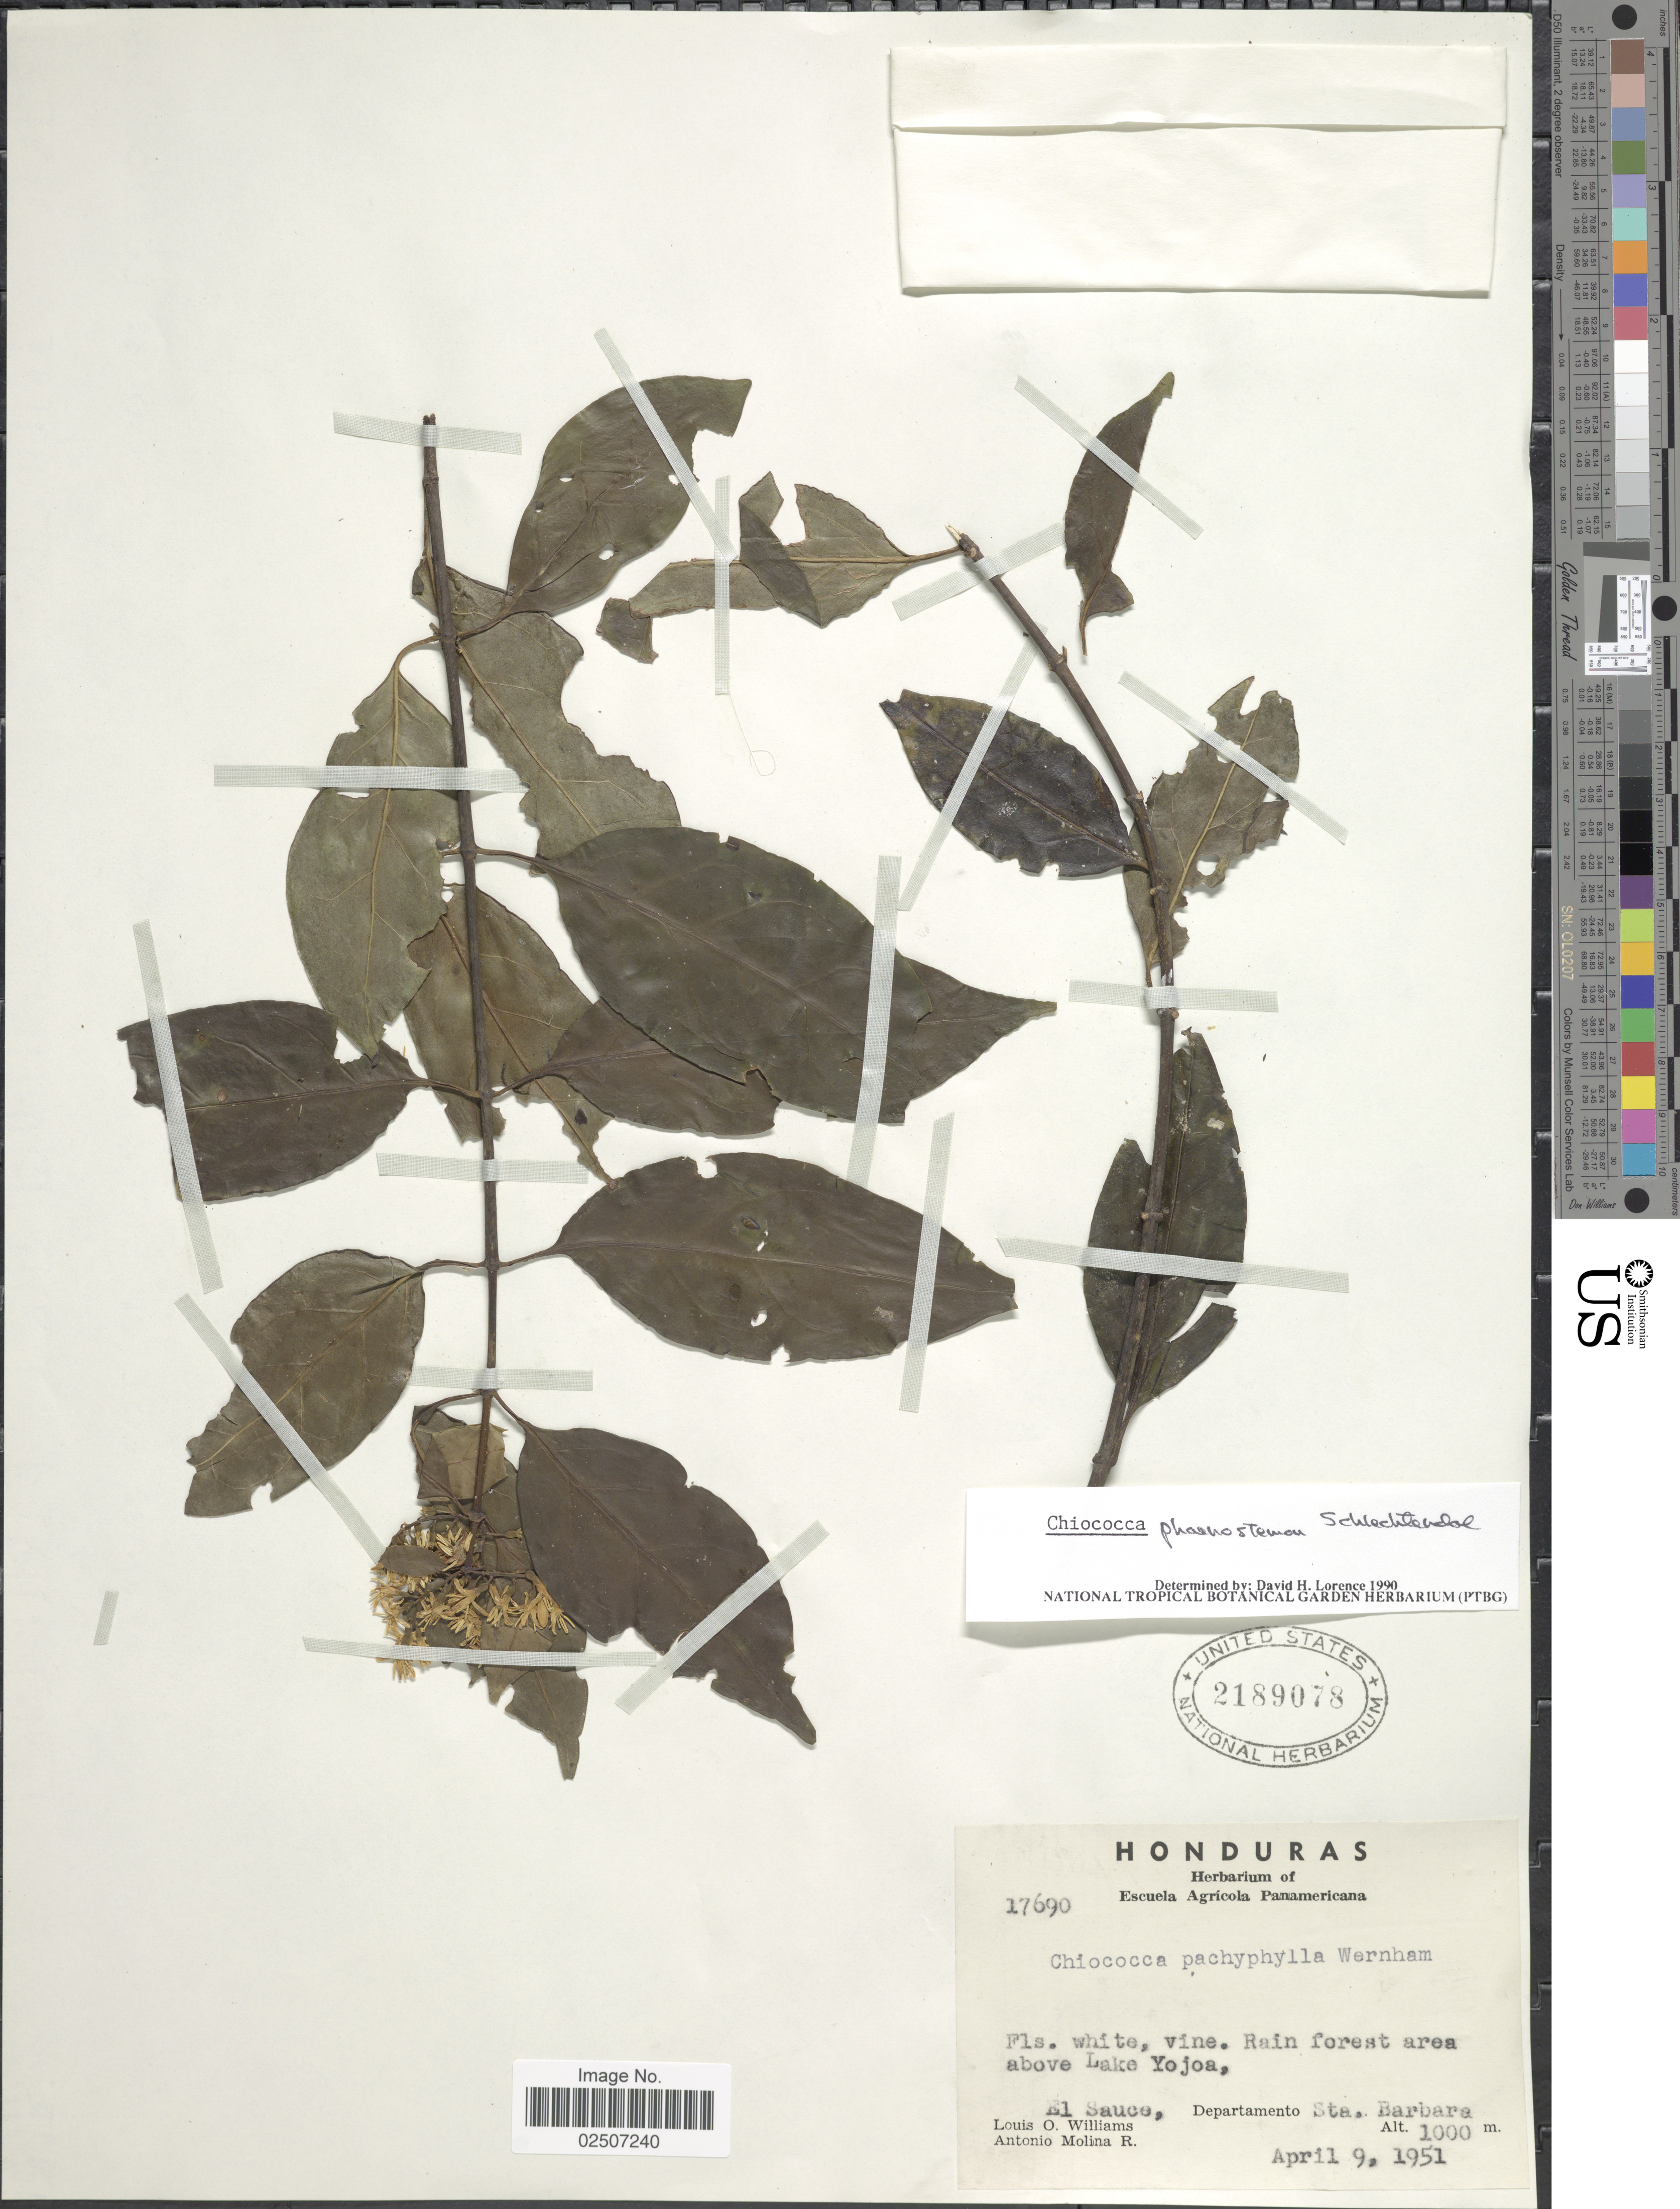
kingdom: Plantae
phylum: Tracheophyta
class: Magnoliopsida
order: Gentianales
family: Rubiaceae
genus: Chiococca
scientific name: Chiococca pachyphylla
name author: Wernham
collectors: L. O. Williams & A. Molina R.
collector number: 17690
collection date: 1951-04-09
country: Honduras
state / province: Santa Bárbara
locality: Rain forest area above Lake Yojoa, El Sauce, Departamento Sta. Barbara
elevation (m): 1000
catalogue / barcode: US 2189078